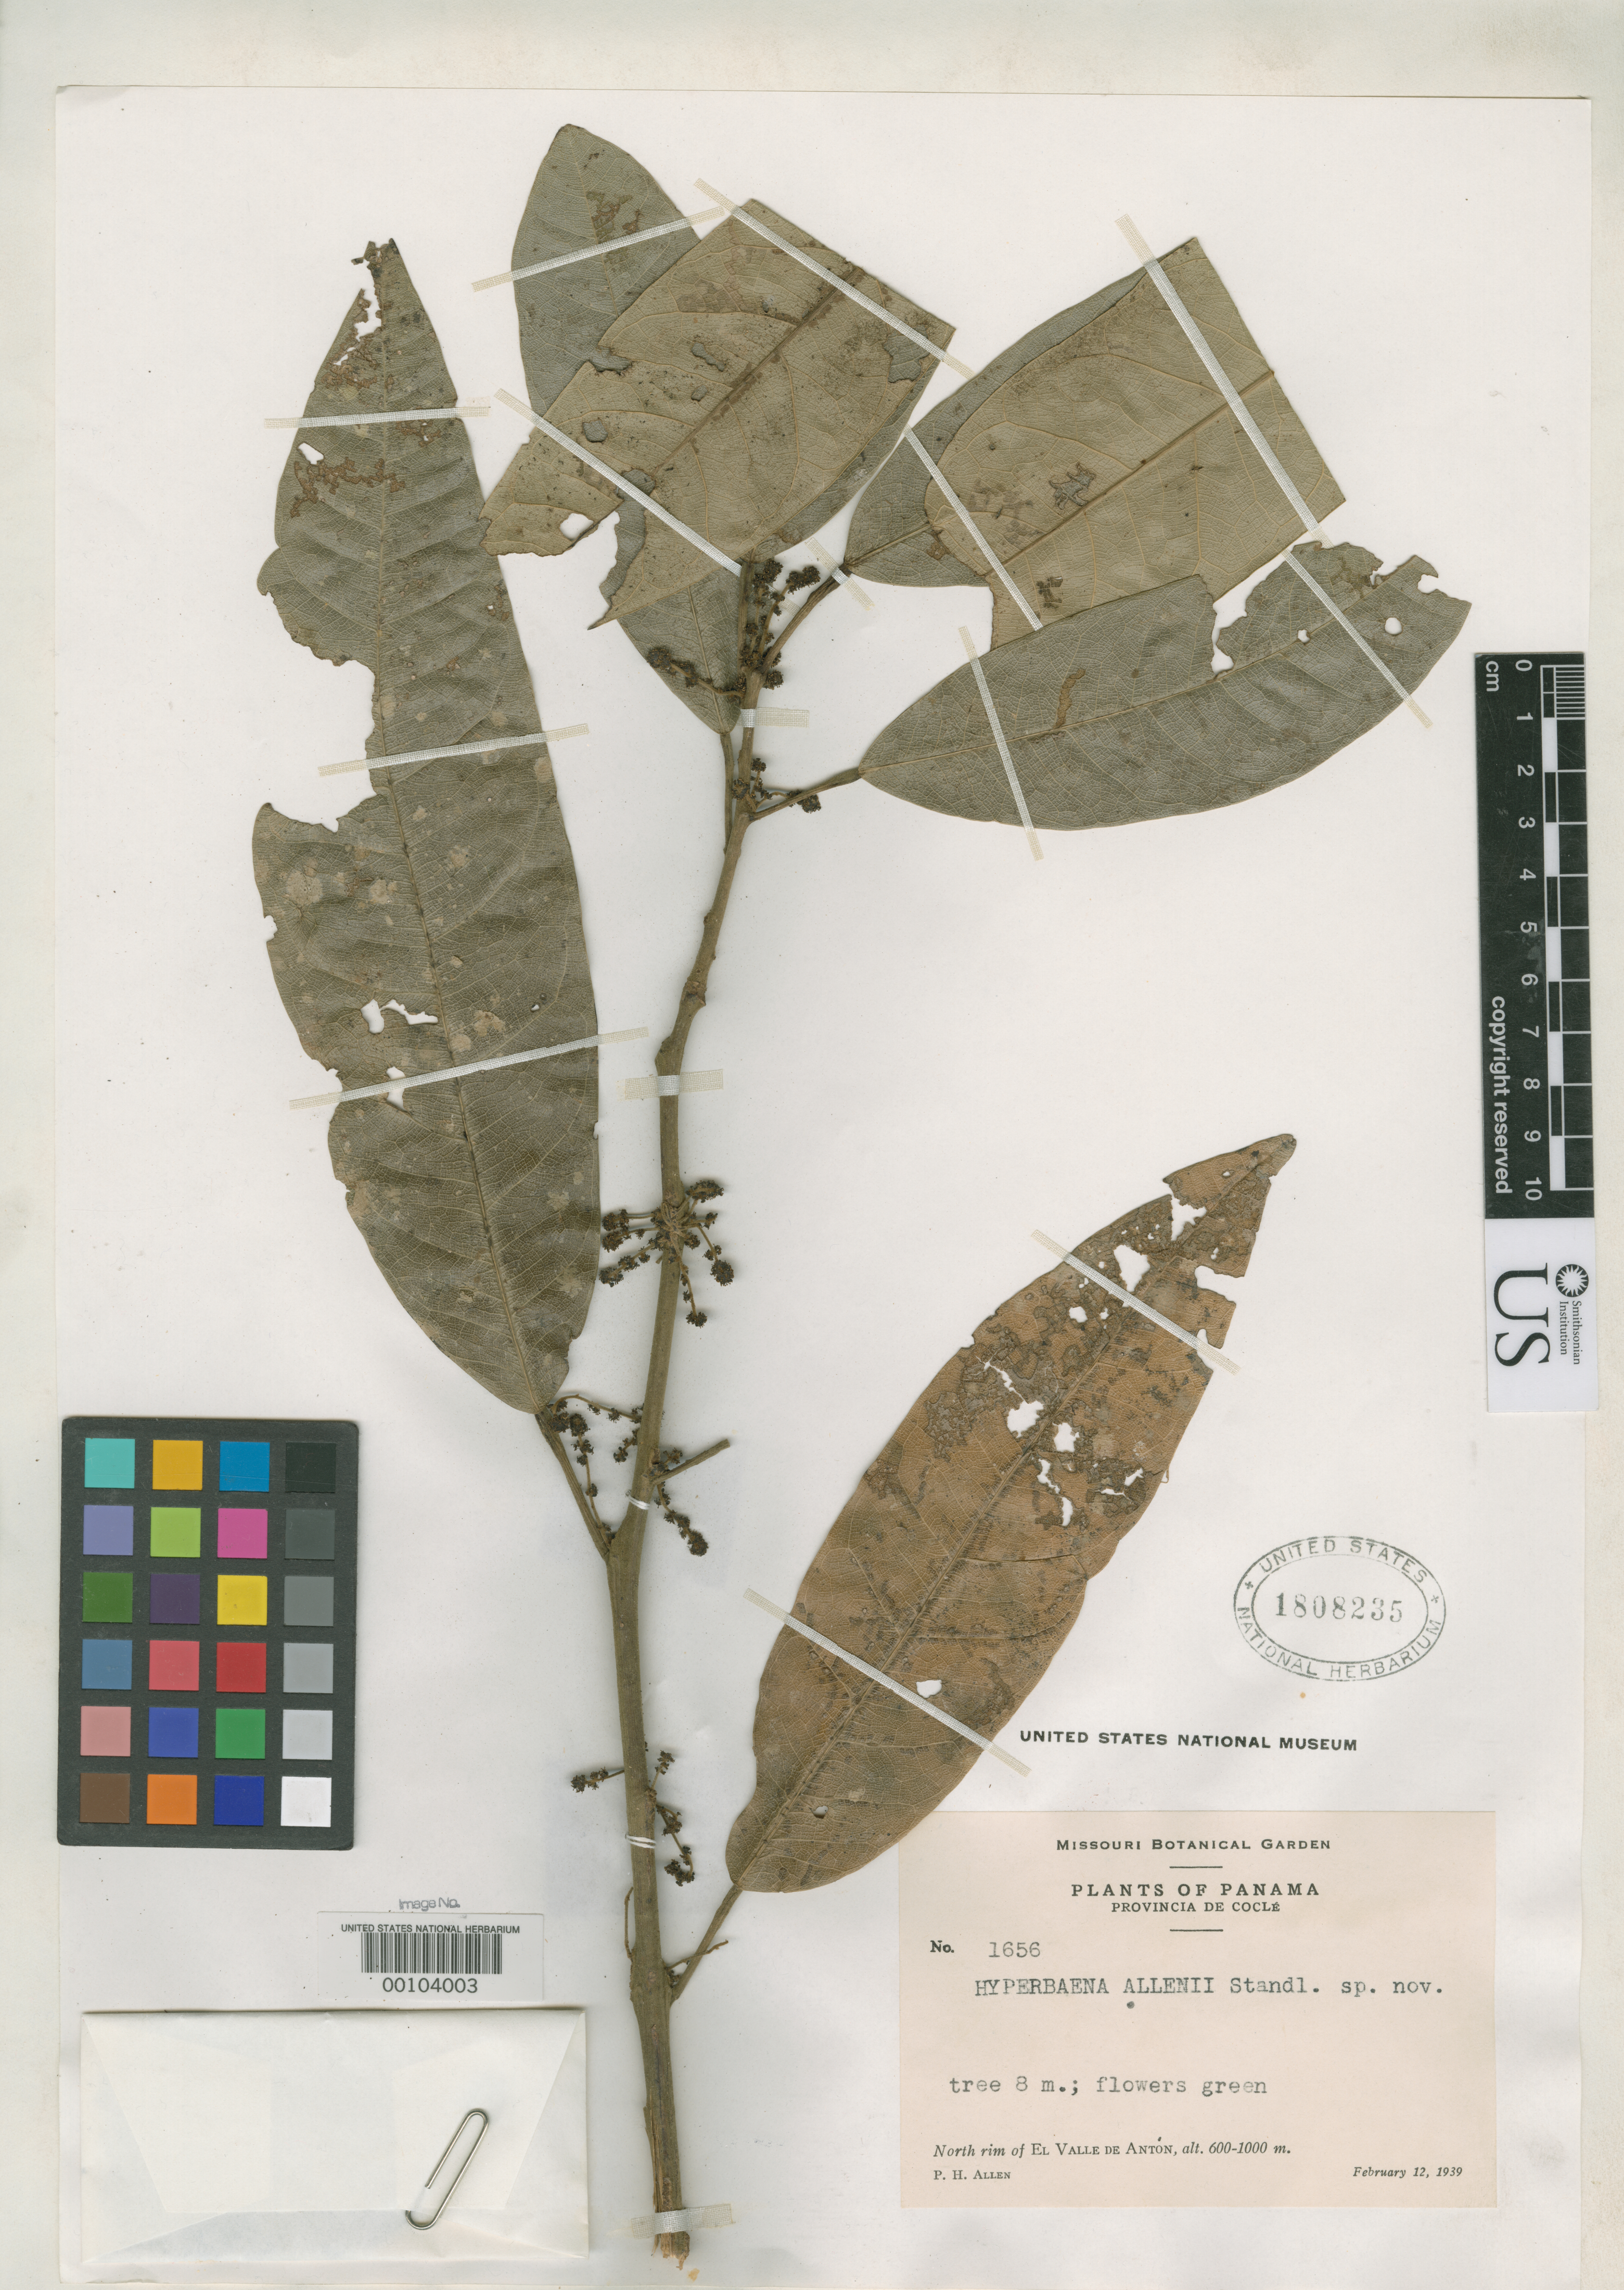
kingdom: Plantae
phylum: Tracheophyta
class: Magnoliopsida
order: Ranunculales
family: Menispermaceae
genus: Hyperbaena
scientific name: Hyperbaena allenii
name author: Standl. in Woodson & Schery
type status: Isotype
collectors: P. H. Allen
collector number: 1656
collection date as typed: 12 Feb 1939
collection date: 1939-02-12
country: Panama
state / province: Coclé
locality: El Valle De Anton.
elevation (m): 600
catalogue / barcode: US 1808235